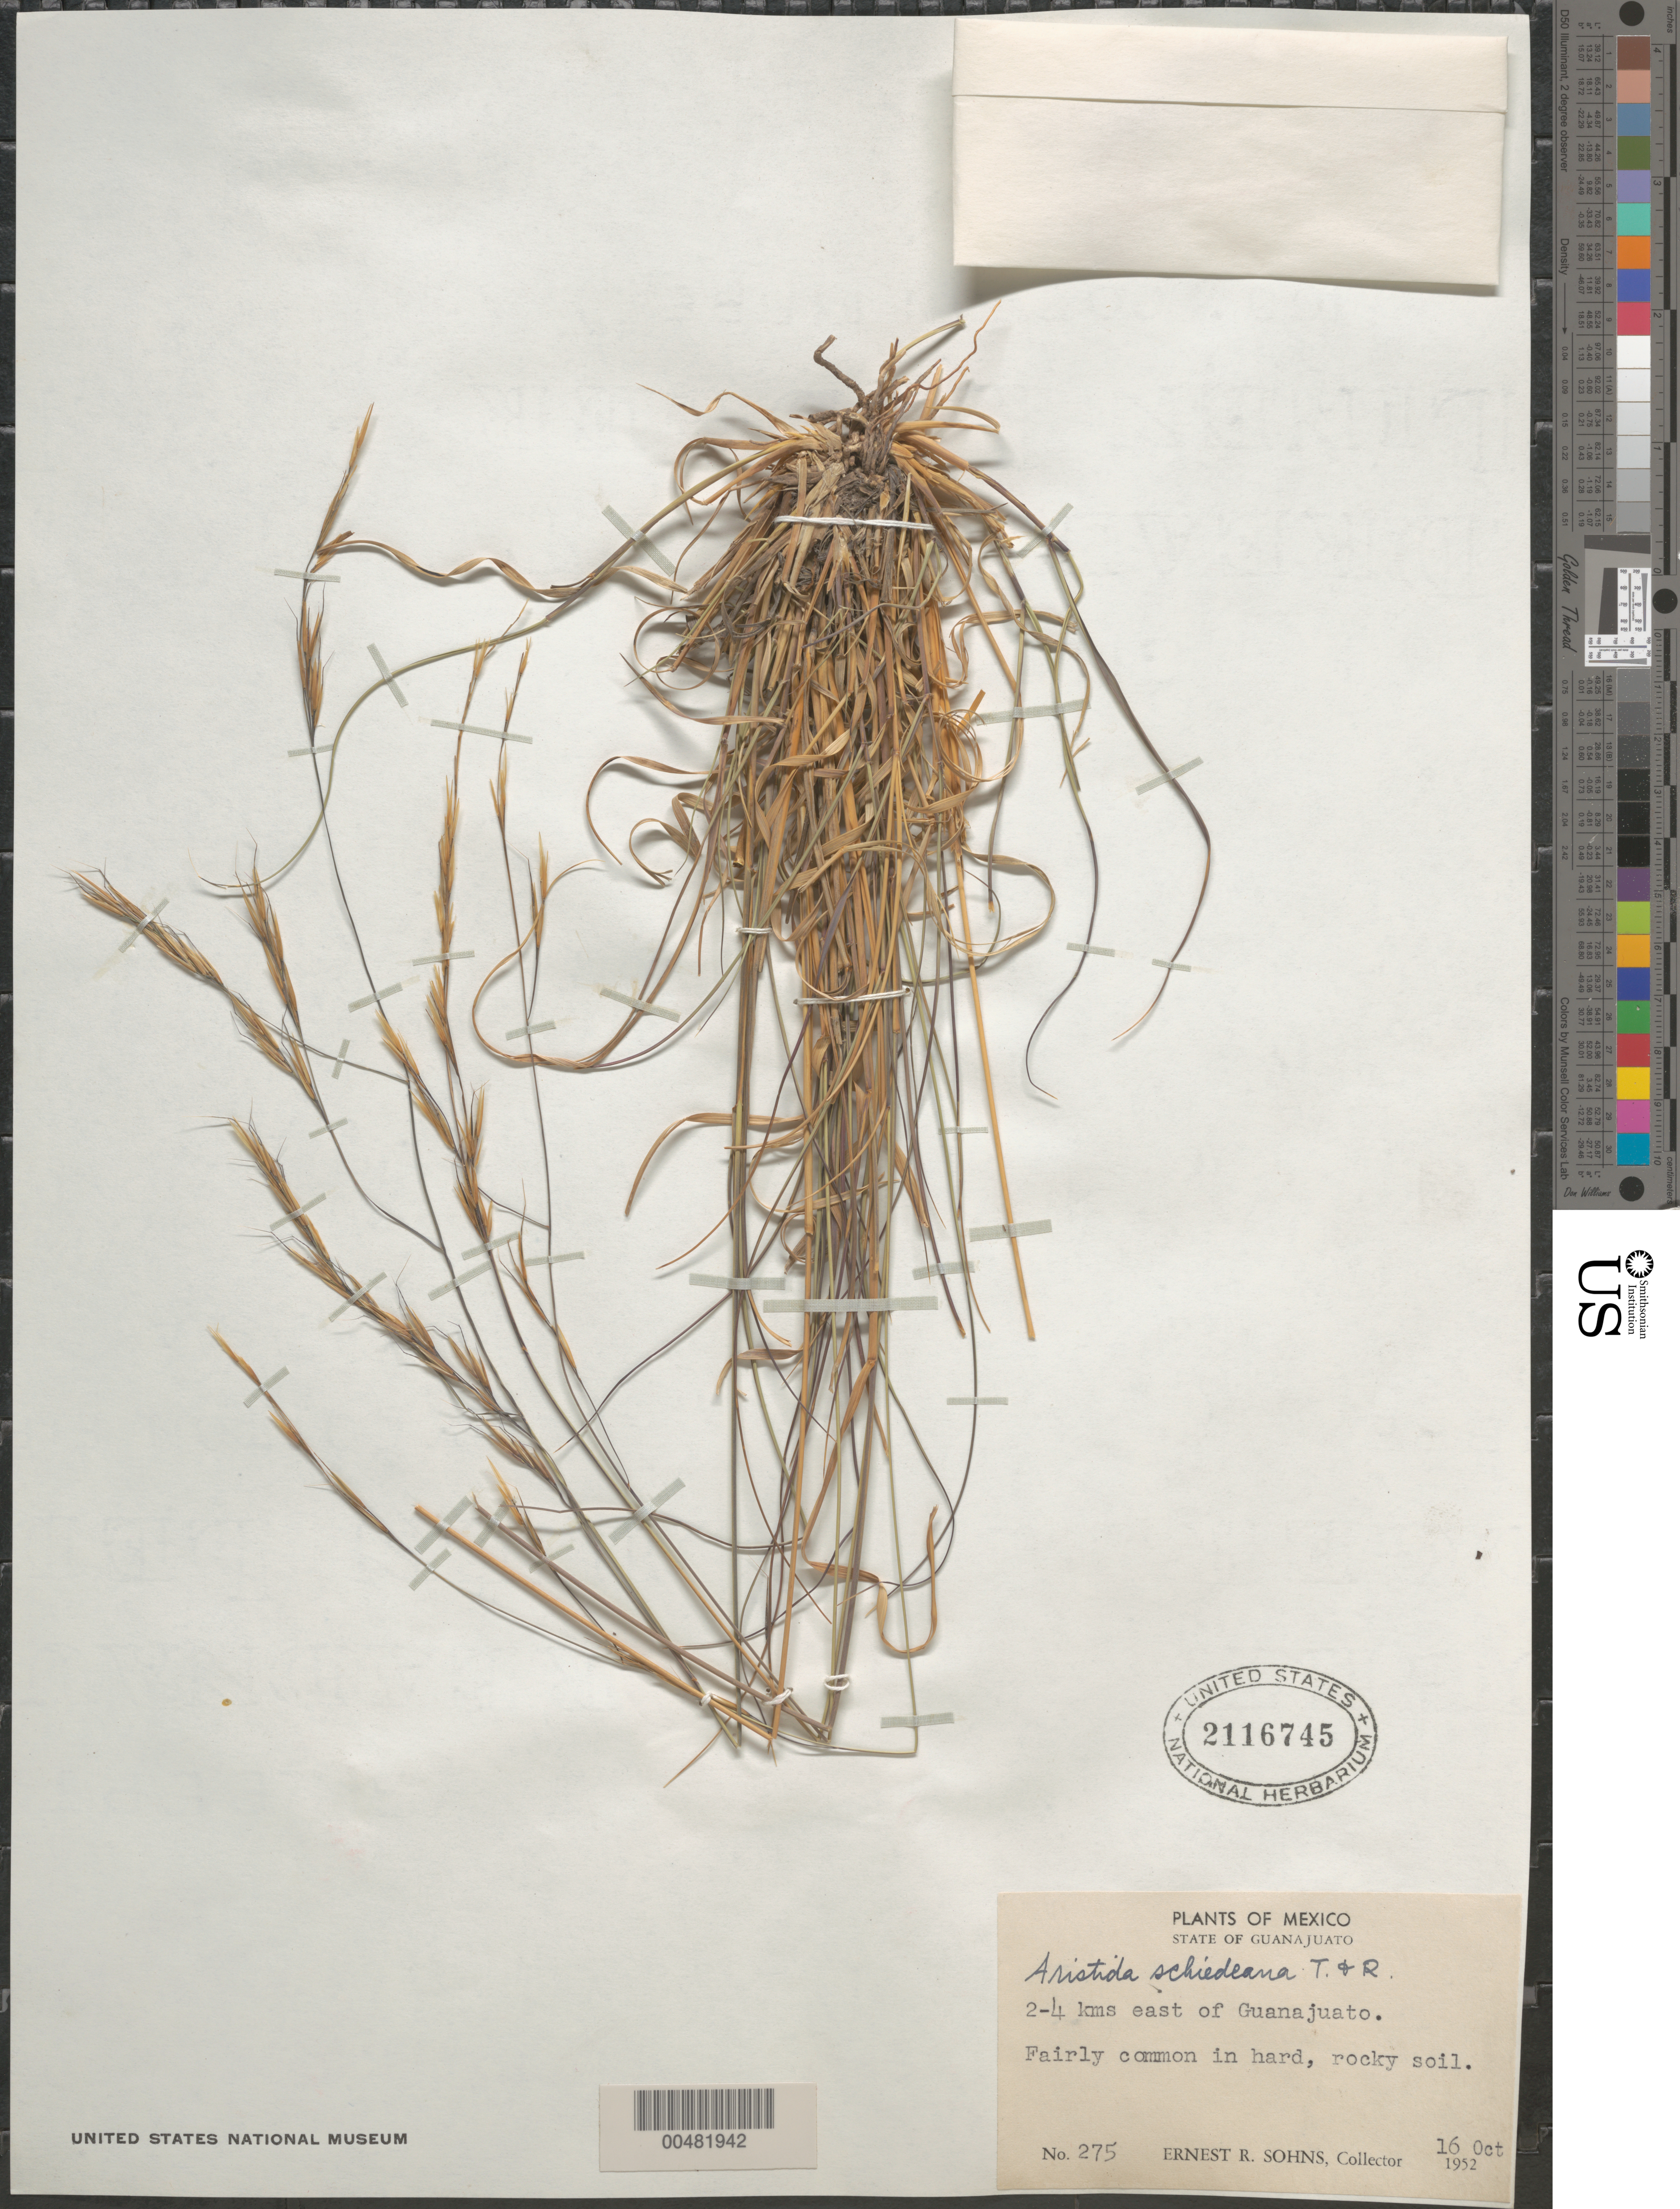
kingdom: Plantae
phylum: Tracheophyta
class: Liliopsida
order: Poales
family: Poaceae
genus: Aristida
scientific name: Aristida schiedeana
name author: Trin. & Rupr.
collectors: E. R. Sohns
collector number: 275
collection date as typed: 16 Oct 1952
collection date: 1952-10-16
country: Mexico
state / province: Guanajuato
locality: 2-4 km E of Guanajuato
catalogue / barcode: US 2116745